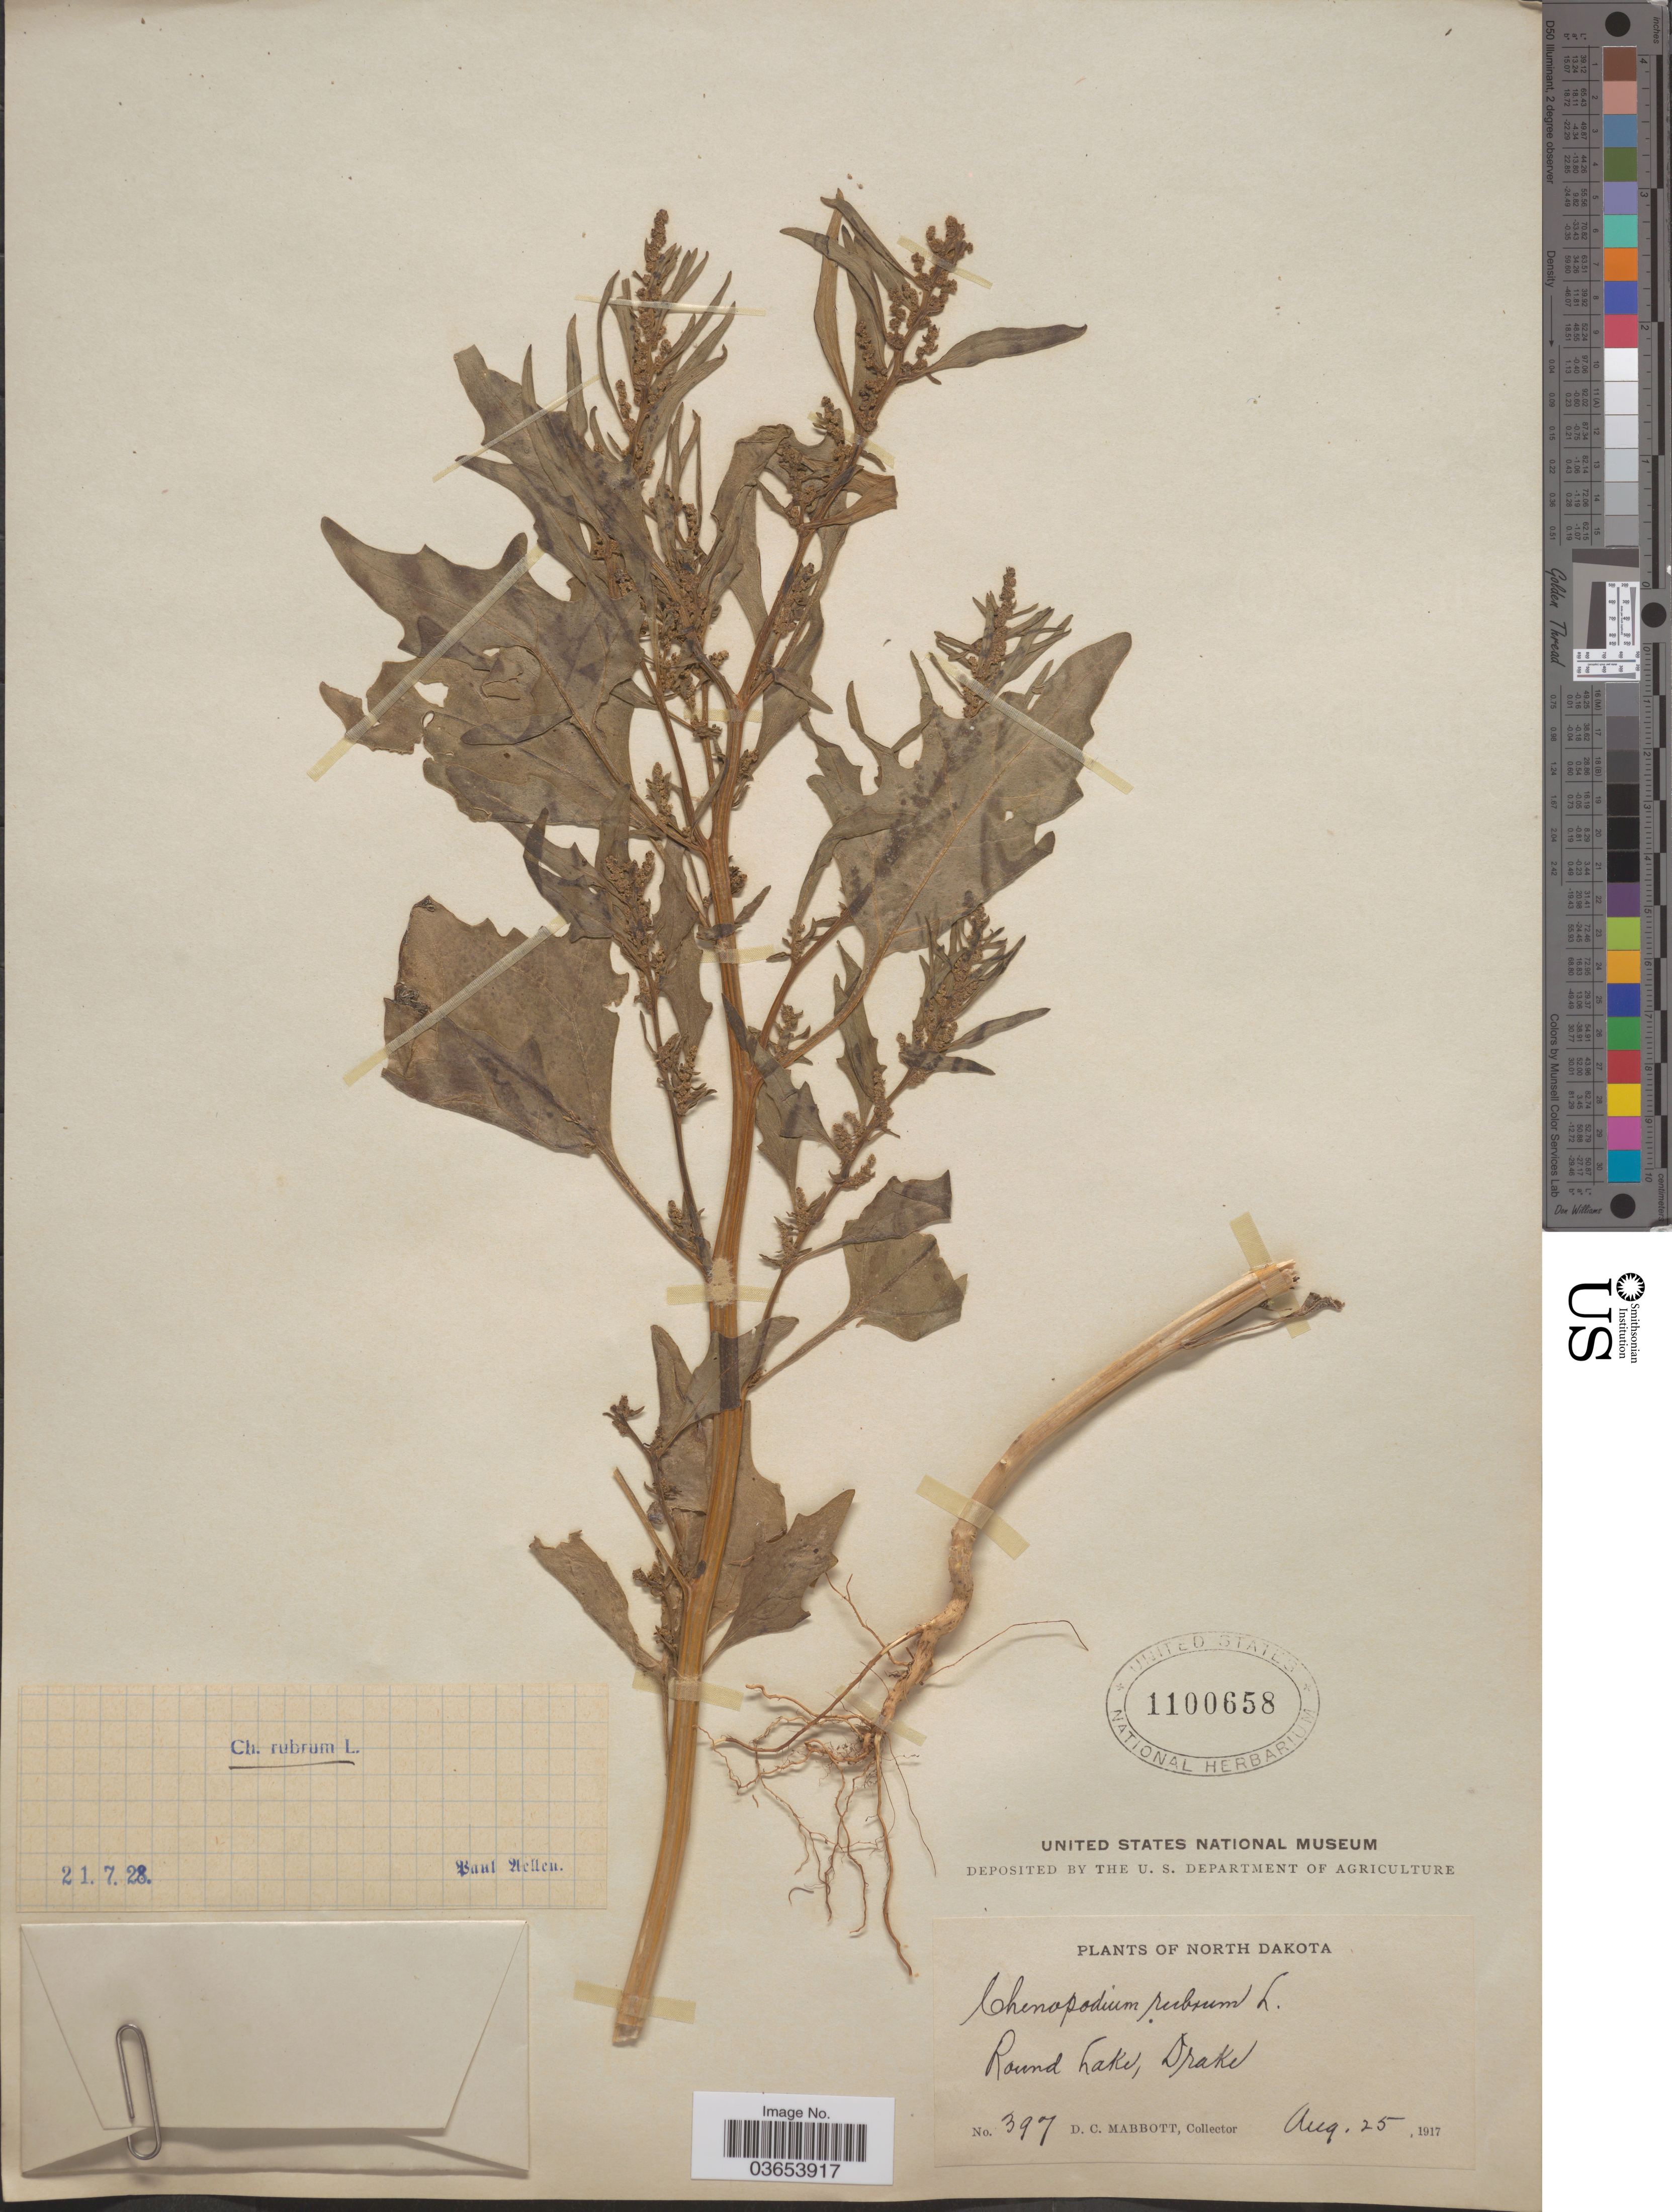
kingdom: Plantae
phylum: Tracheophyta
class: Magnoliopsida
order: Caryophyllales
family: Amaranthaceae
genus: Chenopodium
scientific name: Chenopodium rubrum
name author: L.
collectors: D. Mabbott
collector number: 397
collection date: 1917-08-25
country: United States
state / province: North Dakota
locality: Round Lake, Drake.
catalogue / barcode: US 1100658